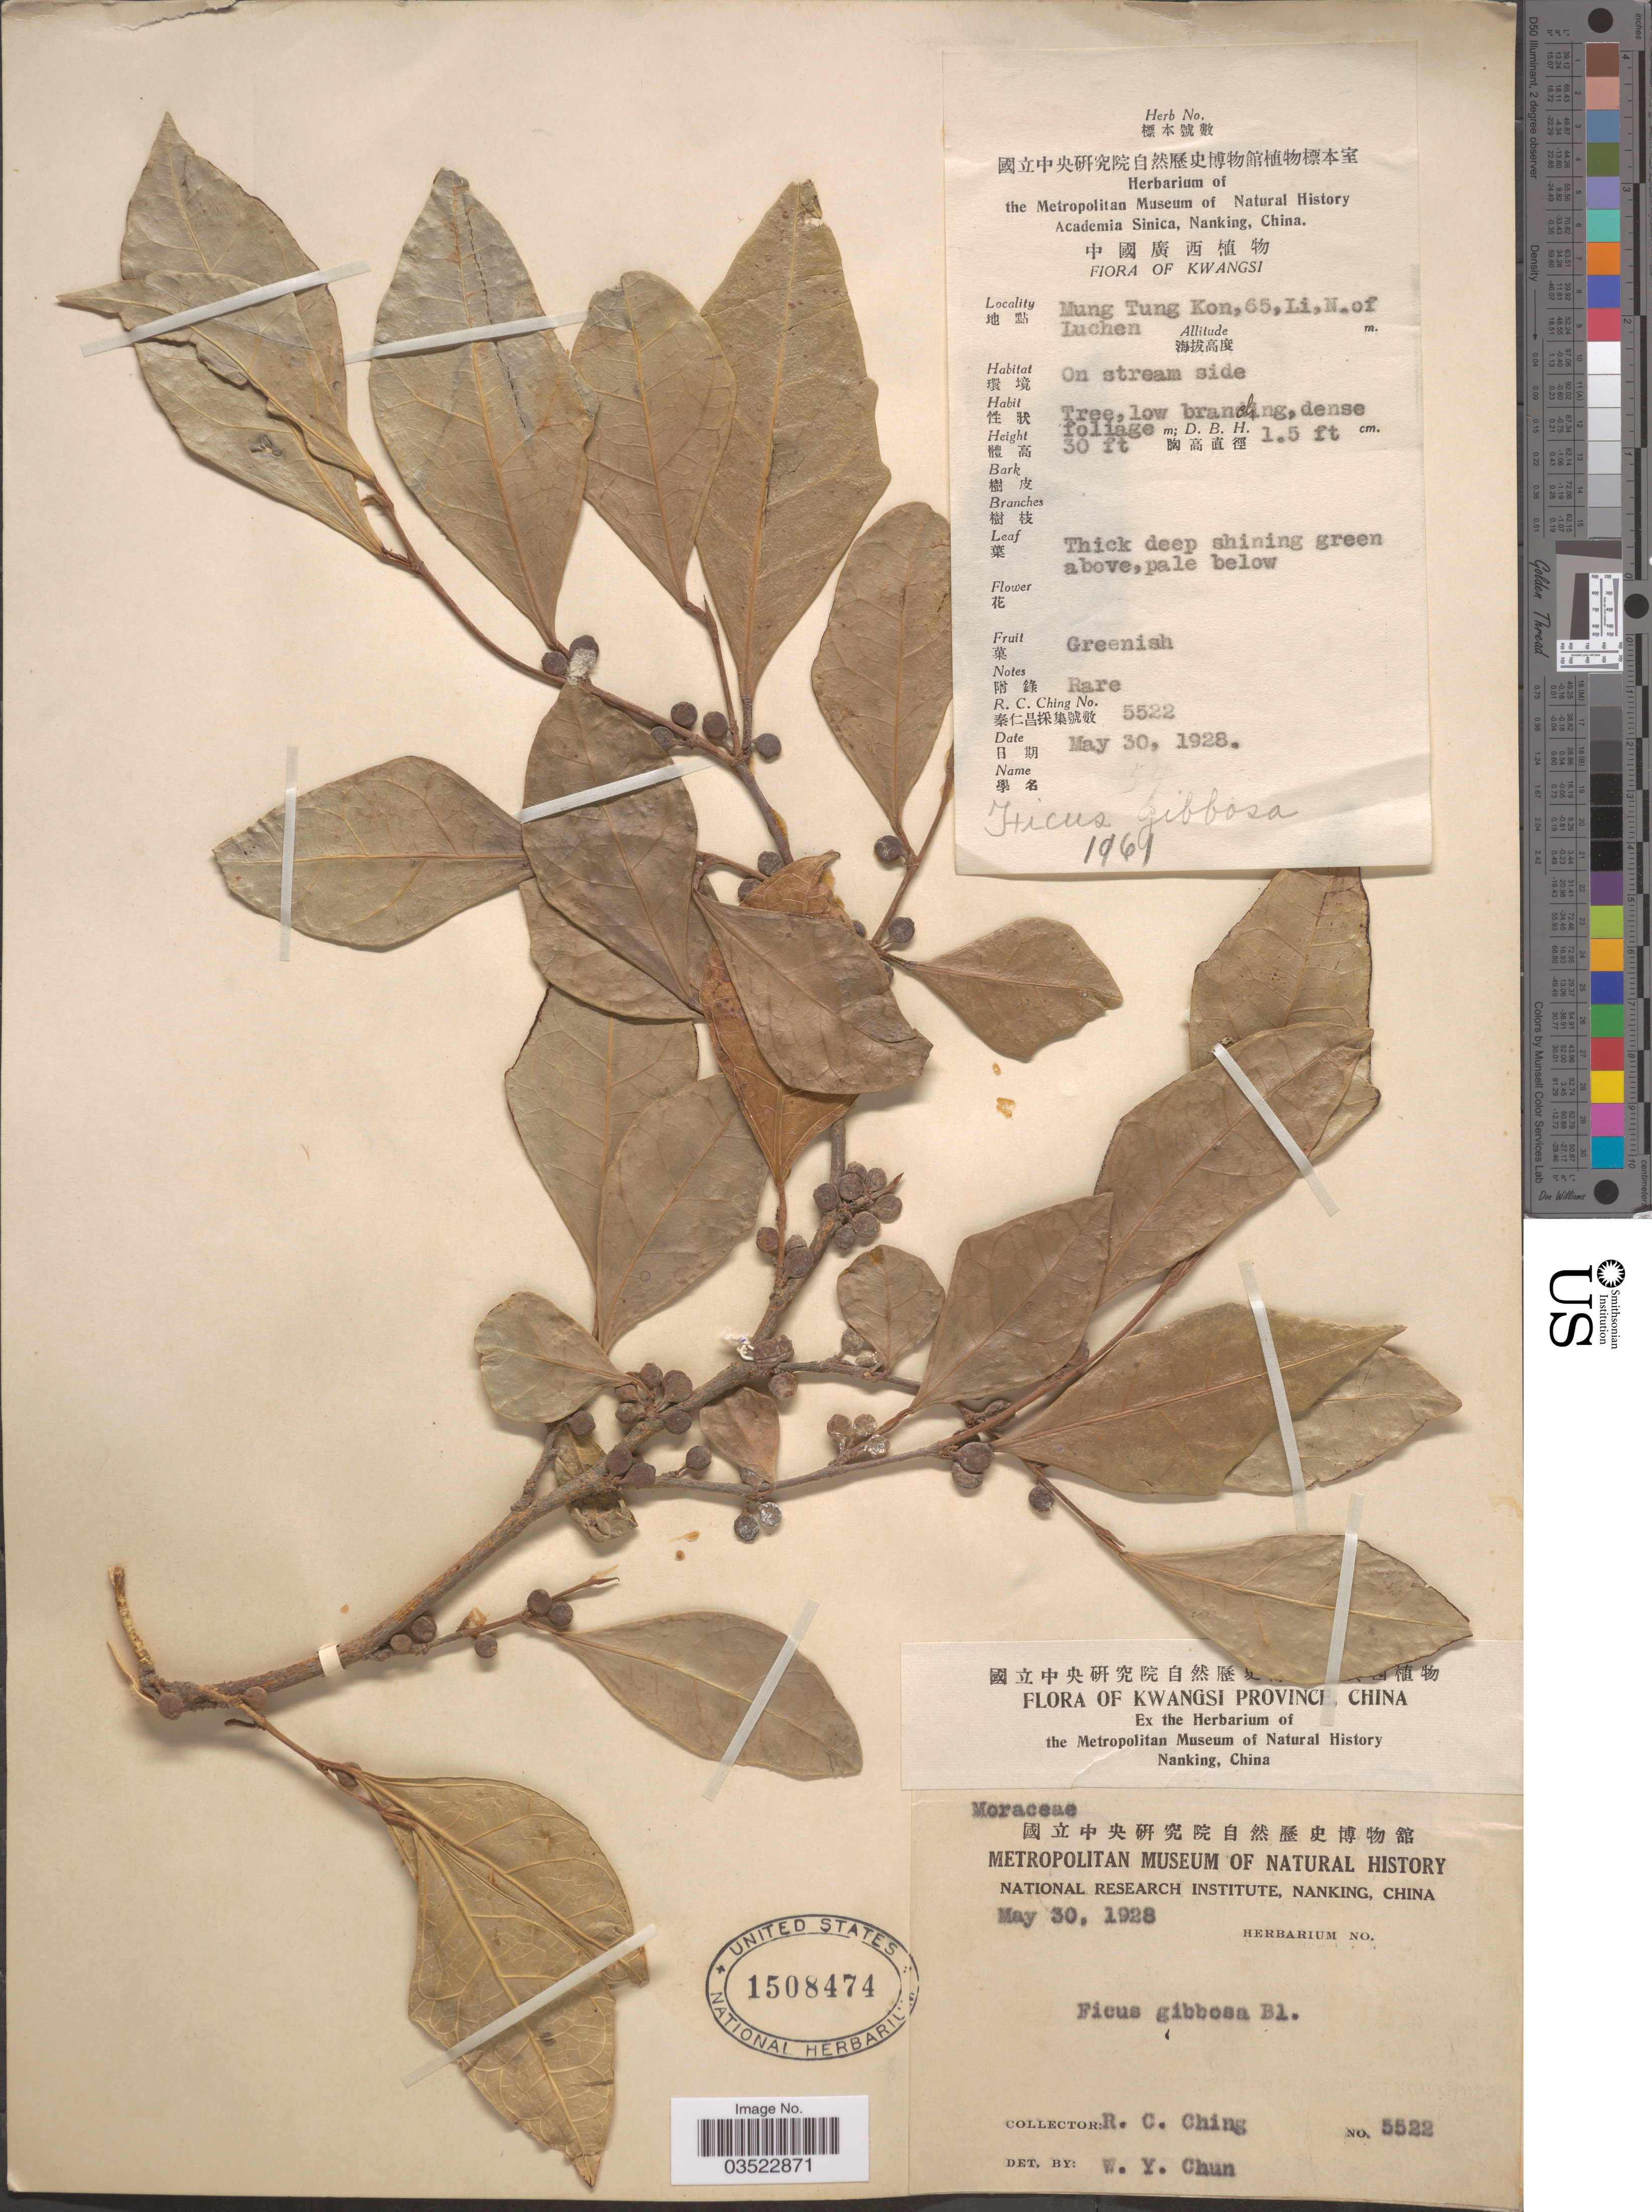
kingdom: Plantae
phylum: Tracheophyta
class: Magnoliopsida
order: Rosales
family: Moraceae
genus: Ficus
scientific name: Ficus tinctoria subsp. gibbosa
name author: (Blume) Corner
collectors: R. C. Ching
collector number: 5522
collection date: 1928-05-30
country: China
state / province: Guangxi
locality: Kwangsi. Mung Tung Kon, 65, Li, N. of Luchen.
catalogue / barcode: US 1508474